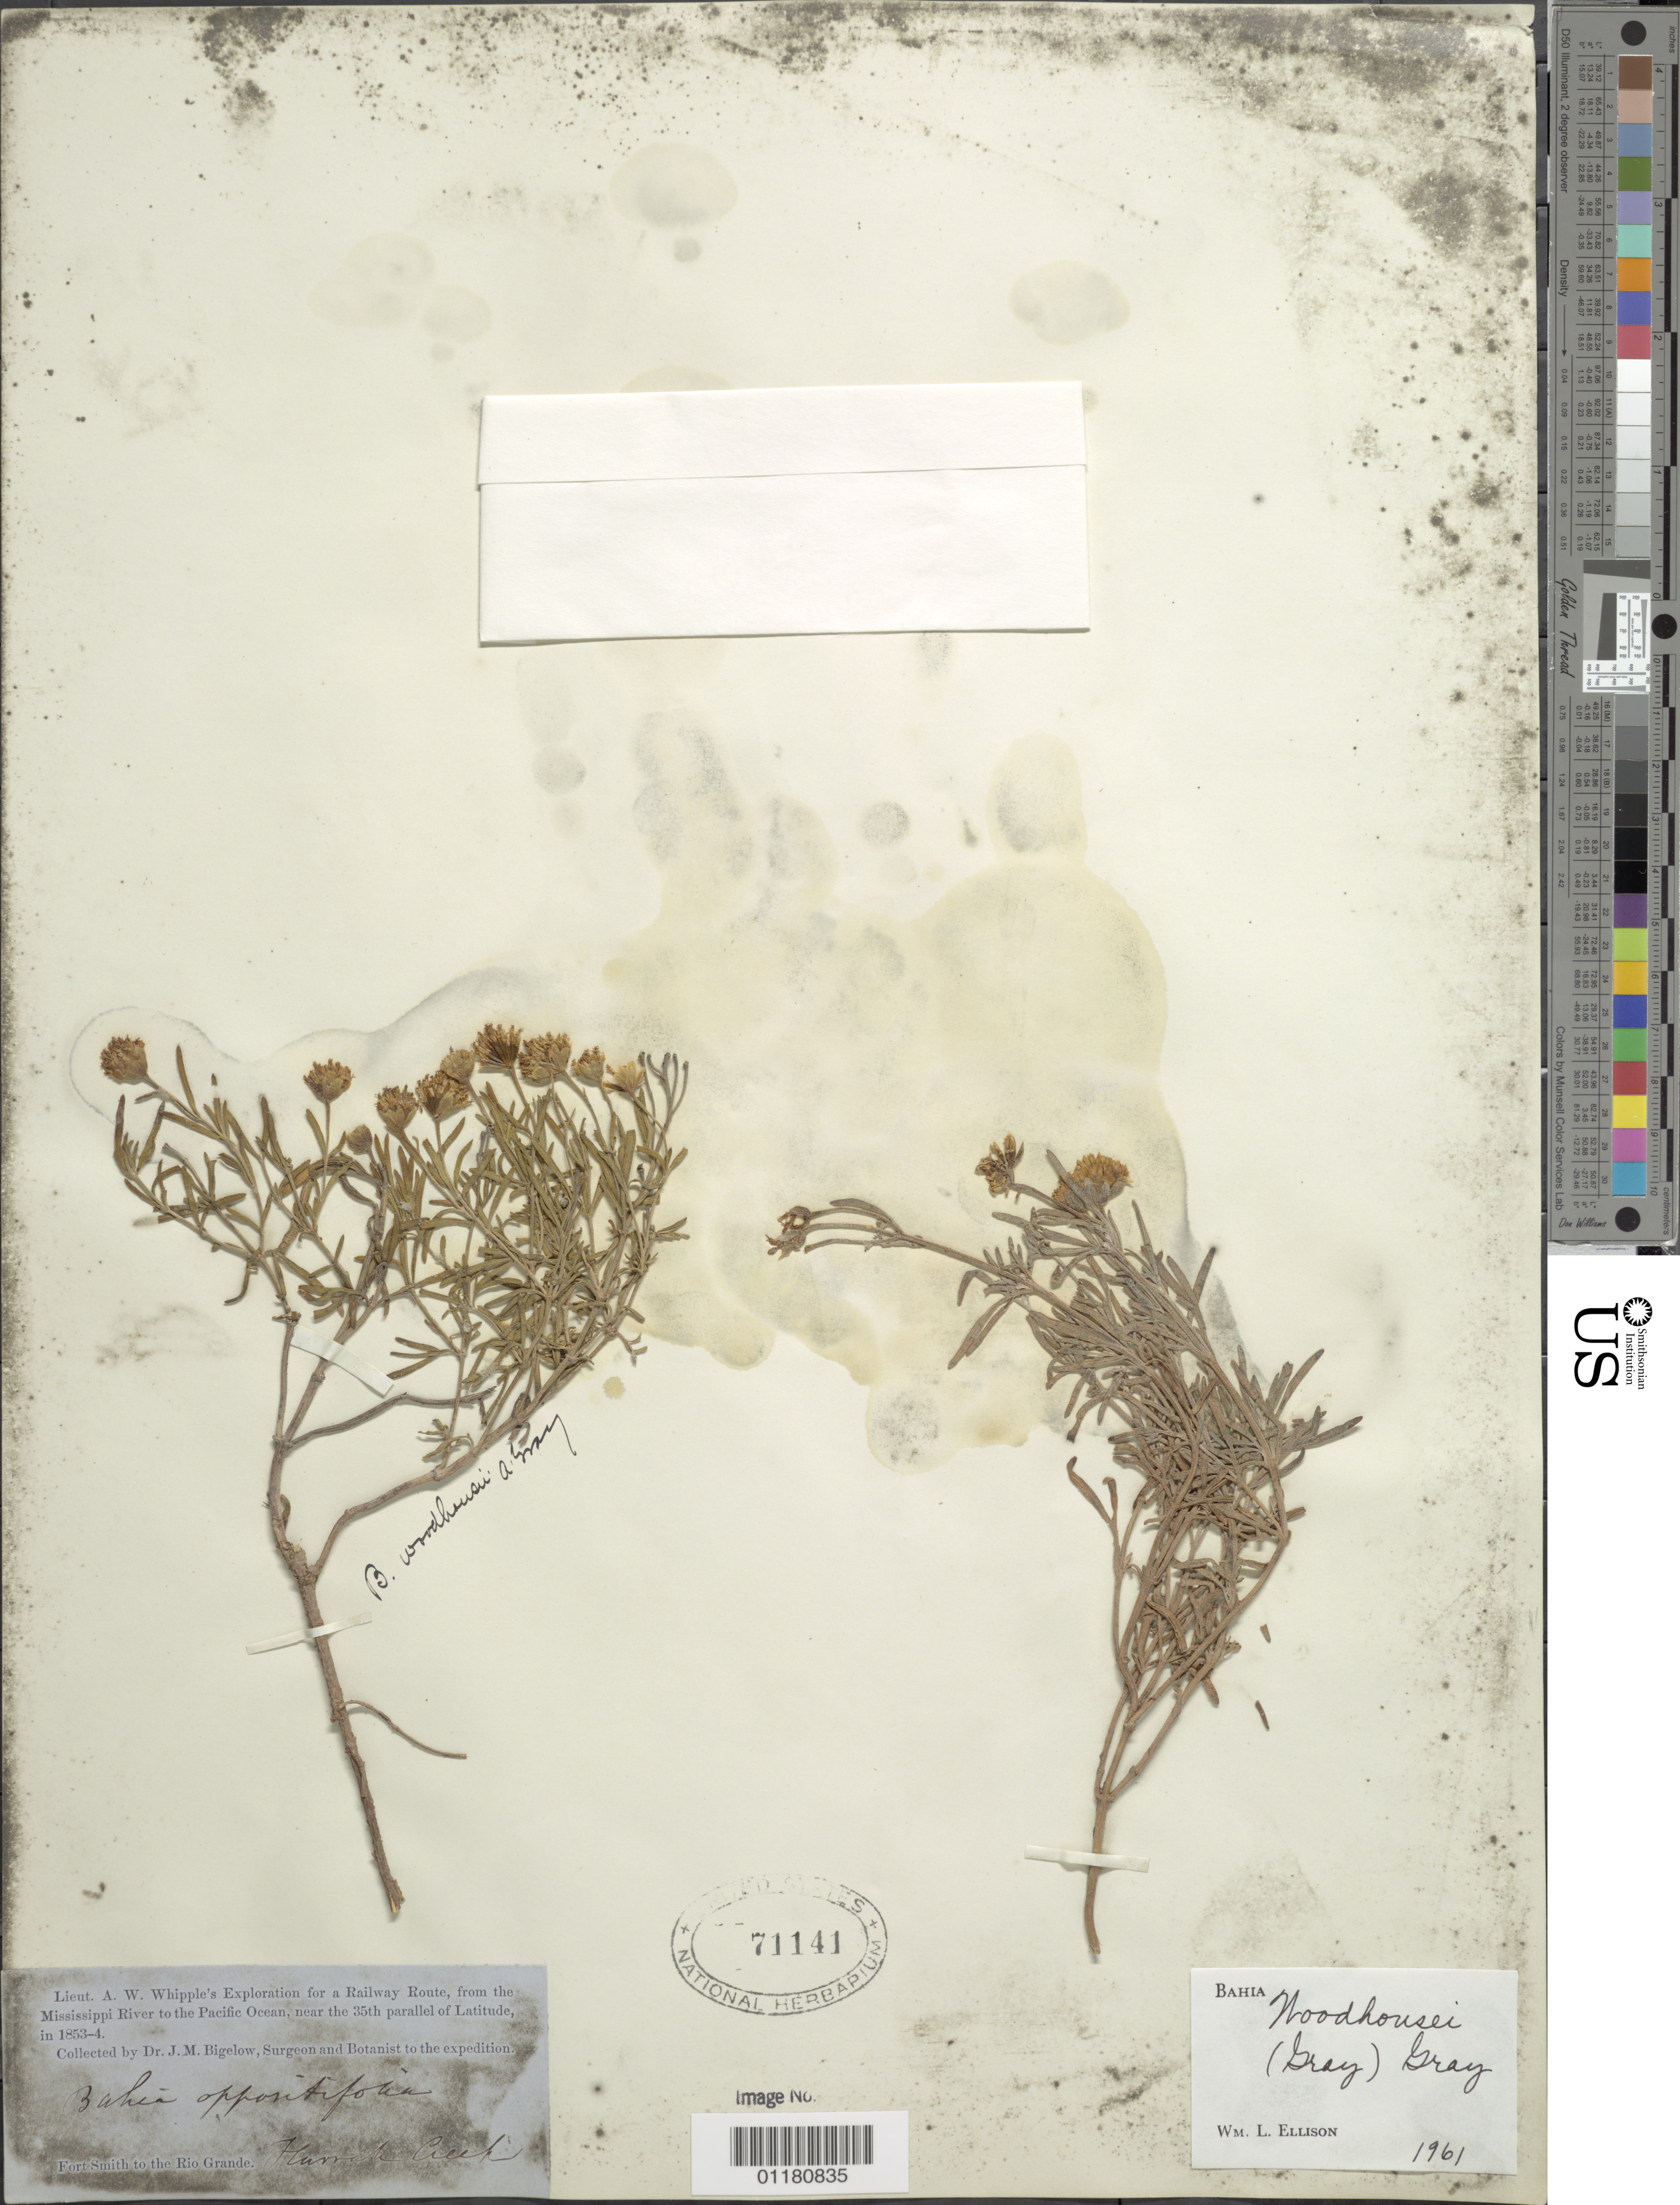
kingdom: Plantae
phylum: Tracheophyta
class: Magnoliopsida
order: Asterales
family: Asteraceae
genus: Bahia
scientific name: Bahia woodhousei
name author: A. Gray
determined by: Ellison, W. L.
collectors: J. M. Bigelow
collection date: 1853/1854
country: United States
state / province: New Mexico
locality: Fort Smith to Rio Grande, Hurrah Creek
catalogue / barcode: US 71141